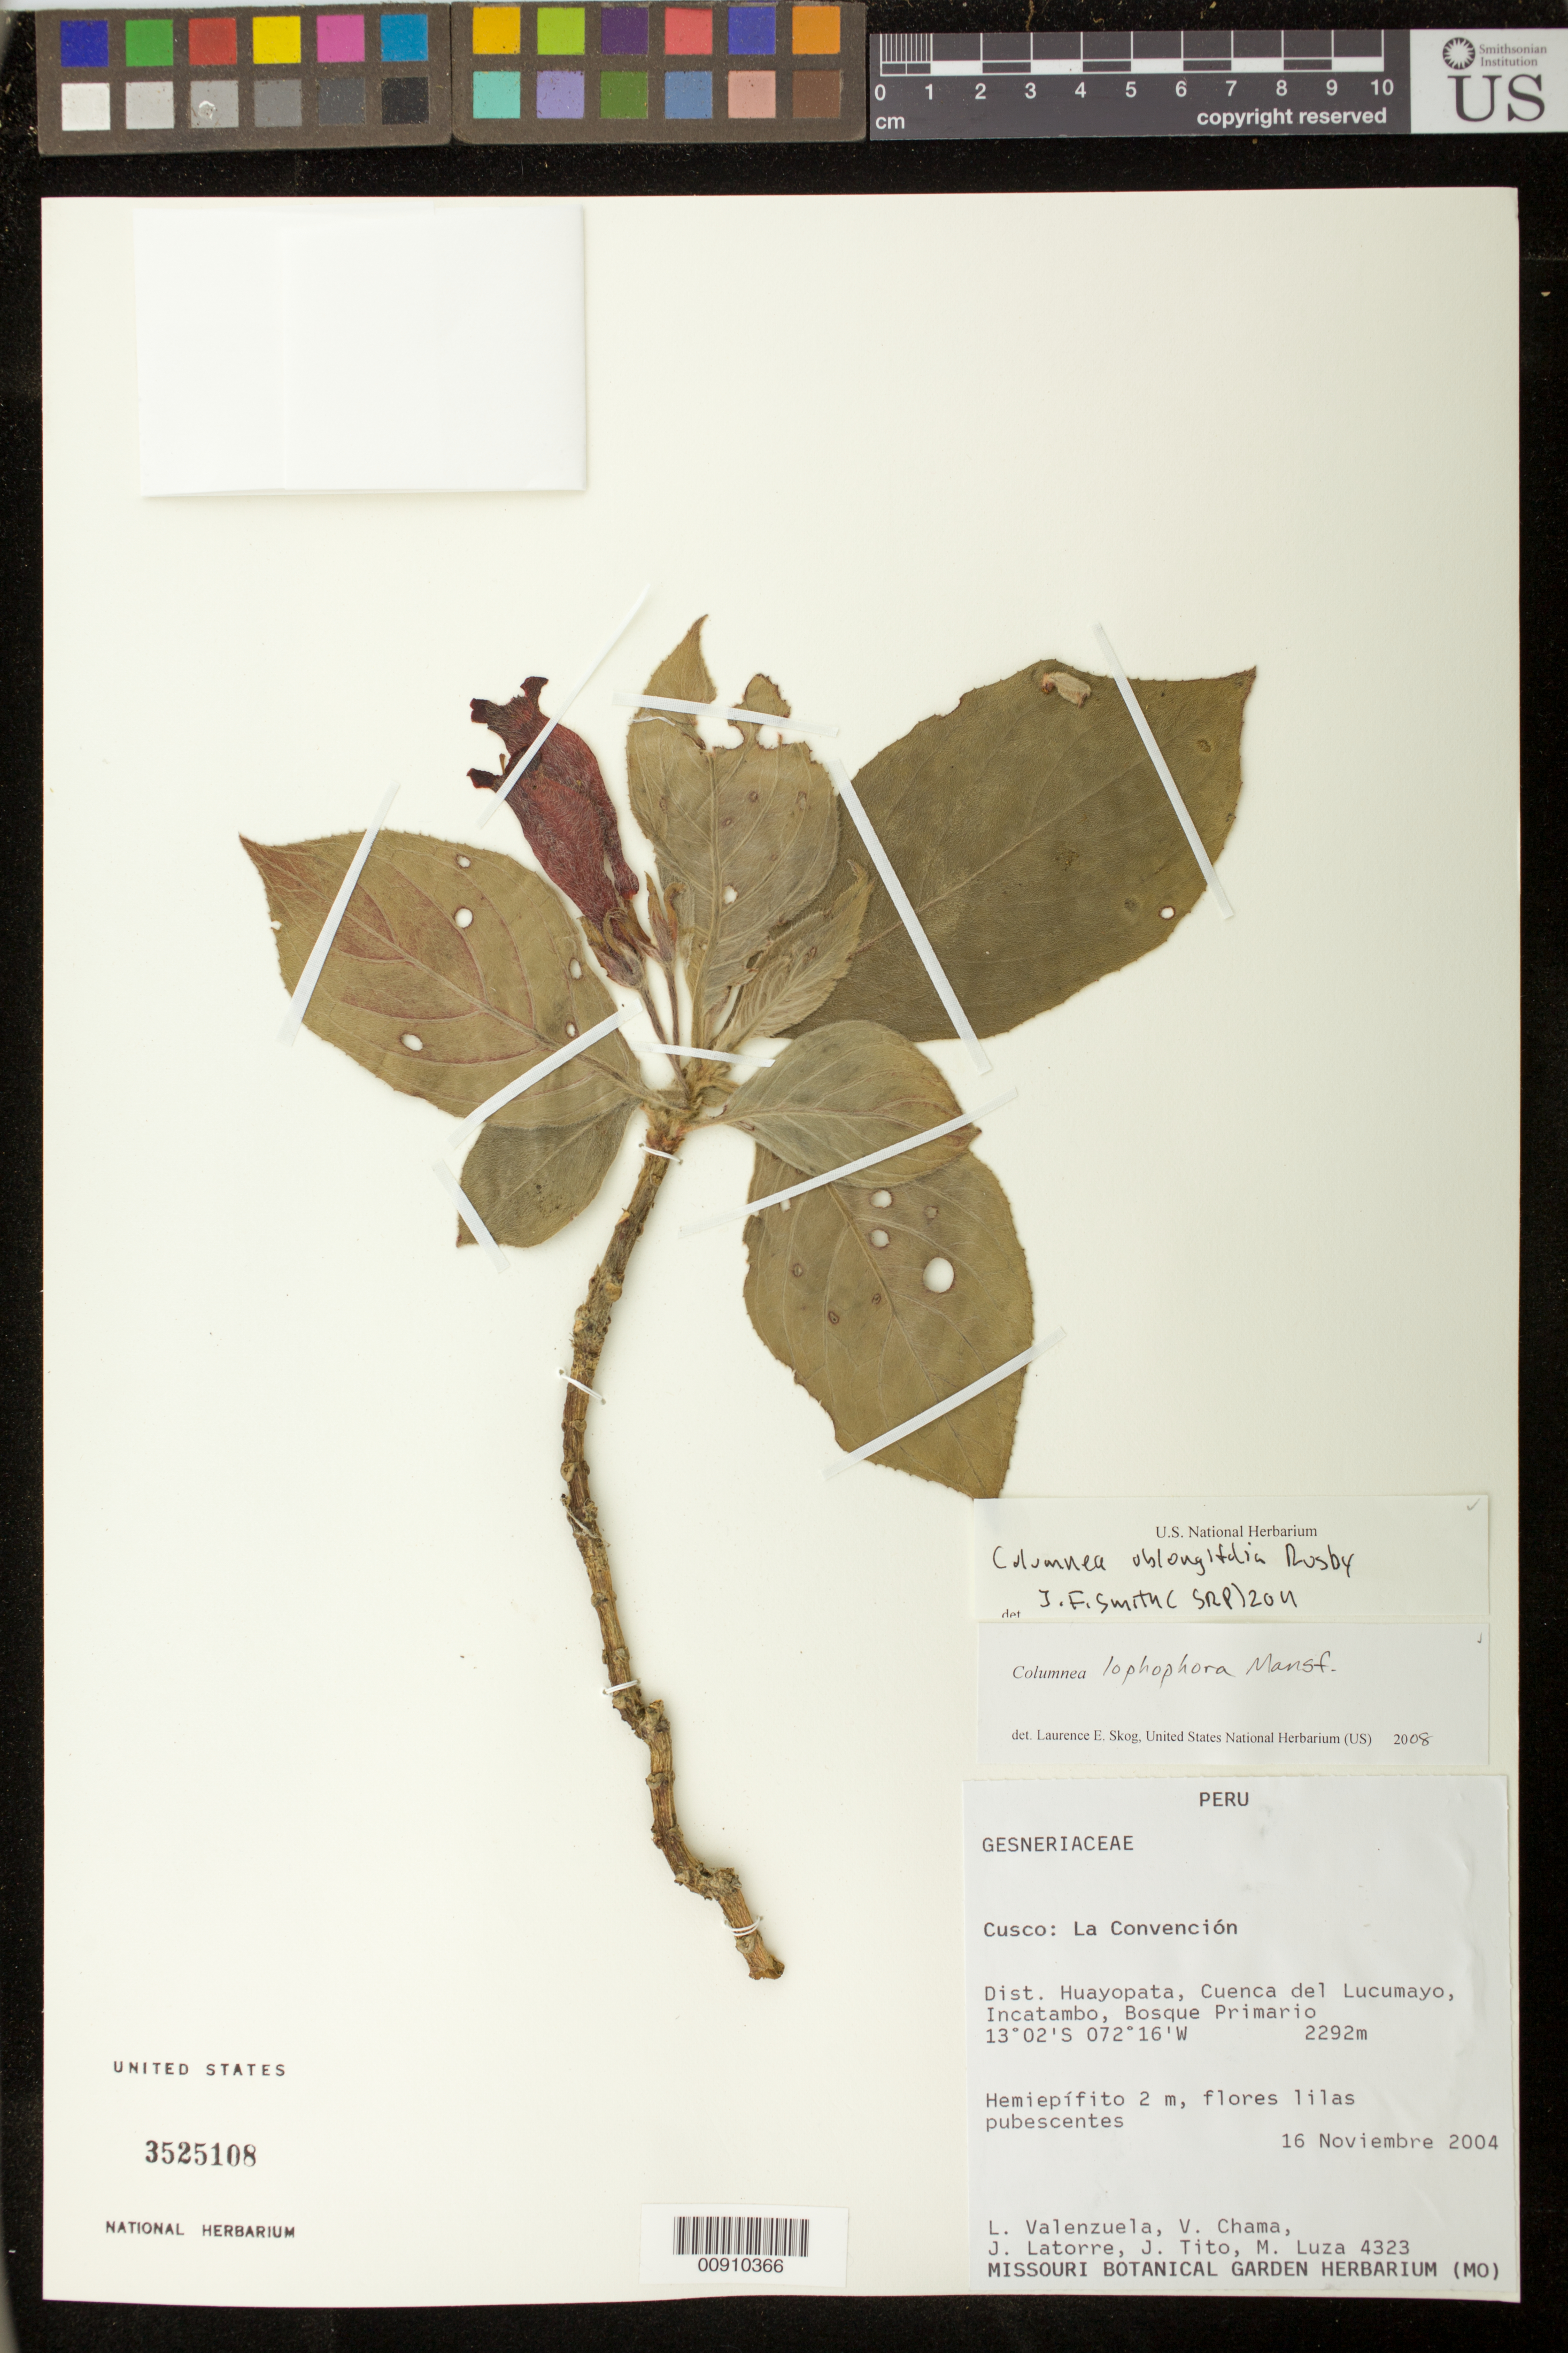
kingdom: Plantae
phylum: Tracheophyta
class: Magnoliopsida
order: Lamiales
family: Gesneriaceae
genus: Columnea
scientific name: Columnea oblongifolia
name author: Rusby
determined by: Smith, J. F.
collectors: L. Valenzuela & et al.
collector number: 4323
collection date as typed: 16 Nov 2004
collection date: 2004-11-16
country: Peru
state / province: Cusco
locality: Cusco: La Convención. Dist. Huayopata, Cuenca del Lucumayo, Incatambo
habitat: Bosque primario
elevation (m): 2292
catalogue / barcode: US 3525108